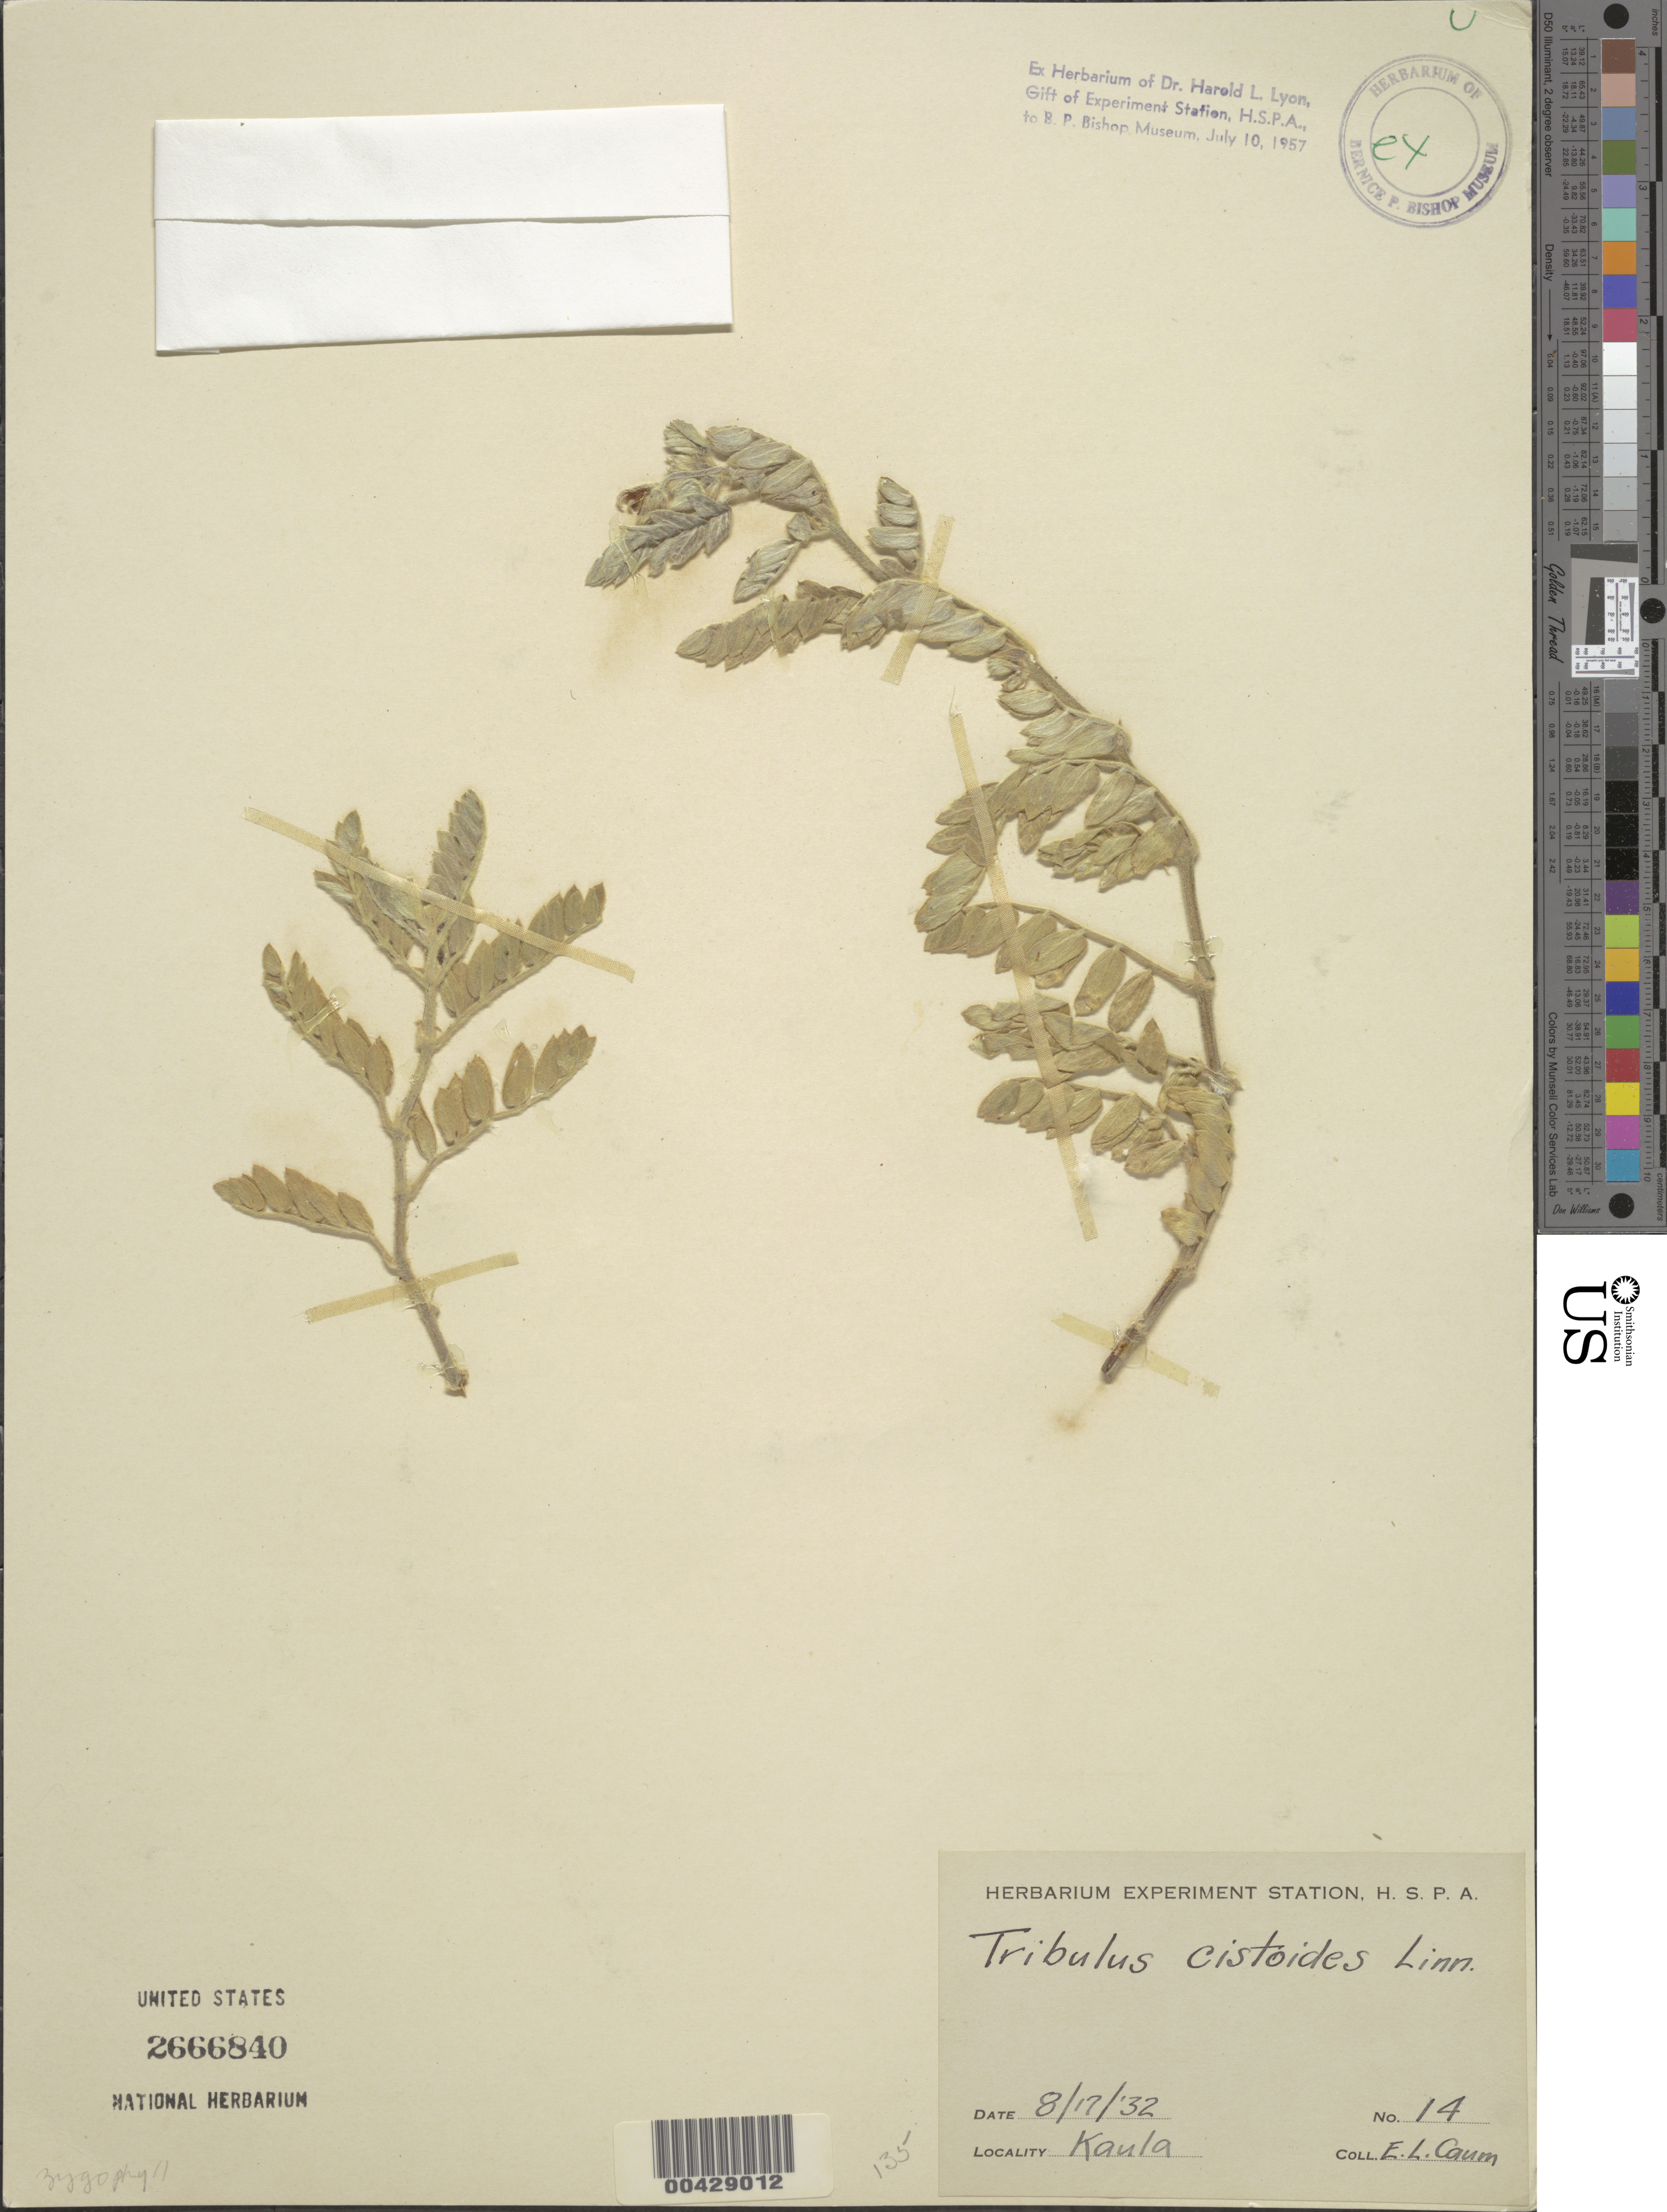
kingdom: Plantae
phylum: Tracheophyta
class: Magnoliopsida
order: Zygophyllales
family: Zygophyllaceae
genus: Tribulus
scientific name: Tribulus cistoides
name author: L.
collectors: E. L. Caum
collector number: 14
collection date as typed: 17 Aug 1932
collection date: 1932-08-17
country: United States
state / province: Hawaii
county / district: Kauai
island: Ka'ula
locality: Kaula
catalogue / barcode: US 2666840